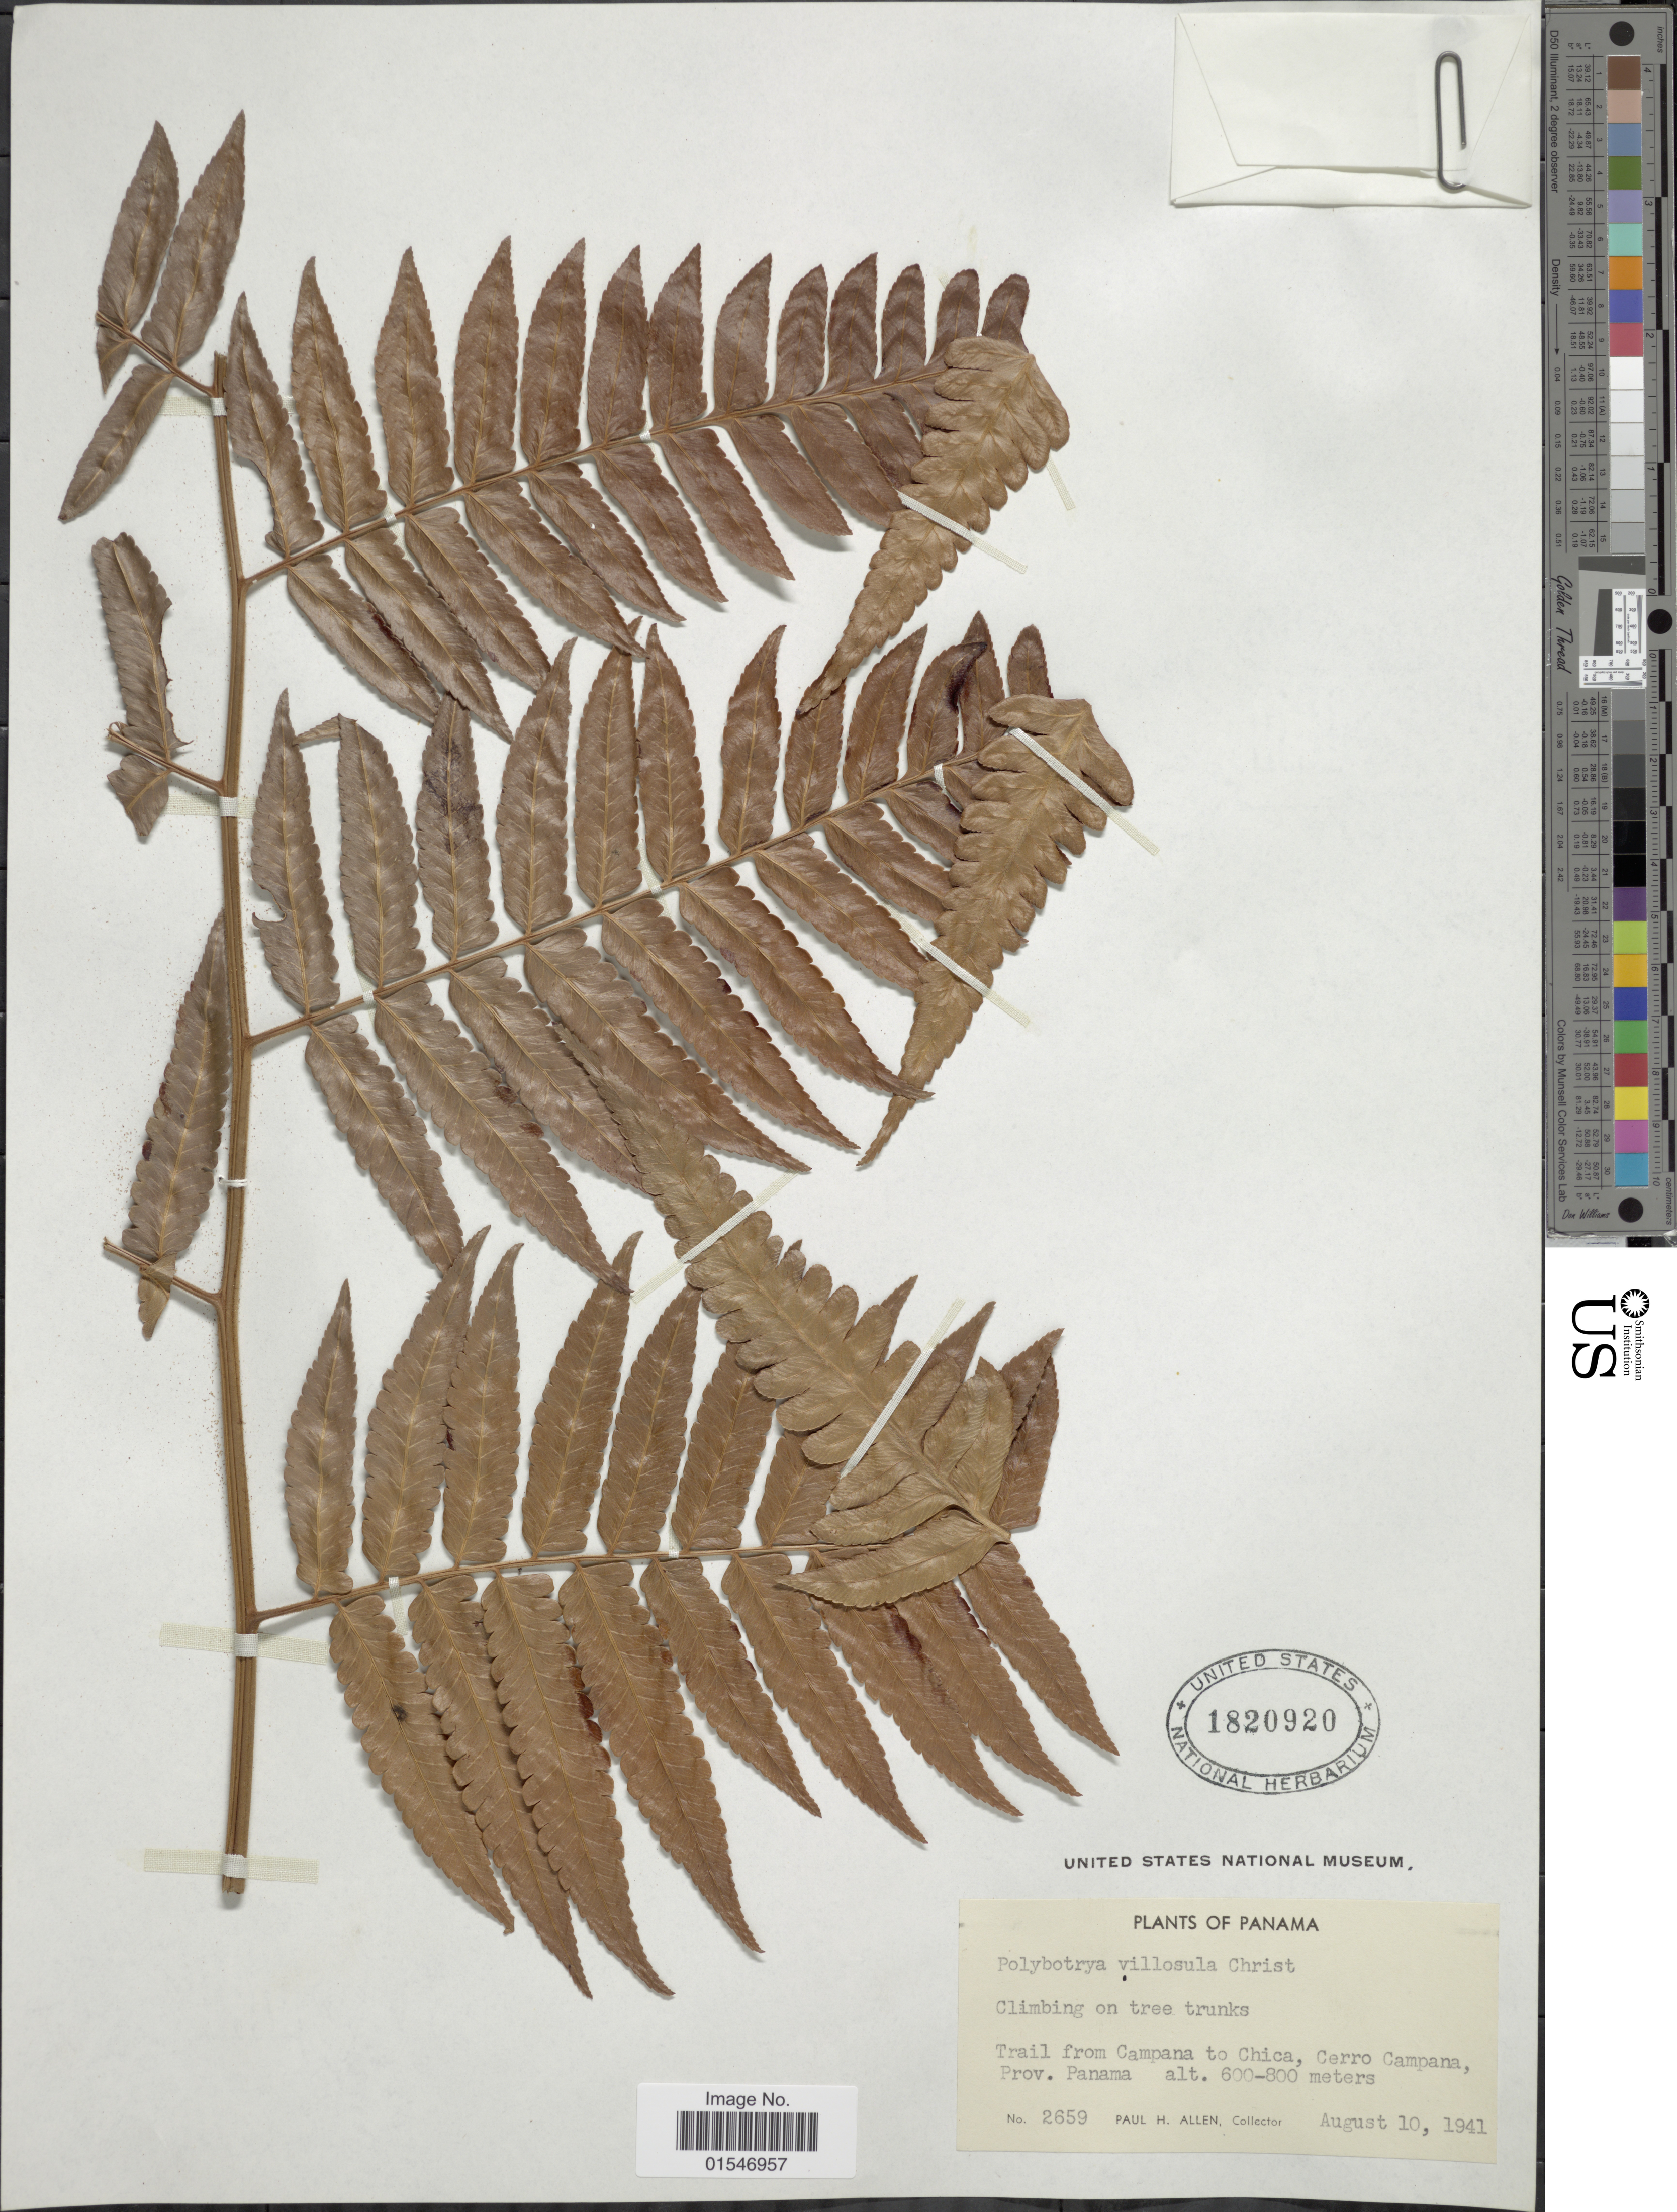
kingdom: Plantae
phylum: Tracheophyta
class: Polypodiopsida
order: Polypodiales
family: Dryopteridaceae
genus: Polybotrya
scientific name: Polybotrya caudata f. caudata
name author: Kunze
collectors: P. H. Allen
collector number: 2659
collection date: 1941-08-10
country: Panama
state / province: Panamá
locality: Panama, Trail from Campana to Chica, Cerro Campana, Prov. Panama.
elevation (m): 600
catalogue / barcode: US 1820920